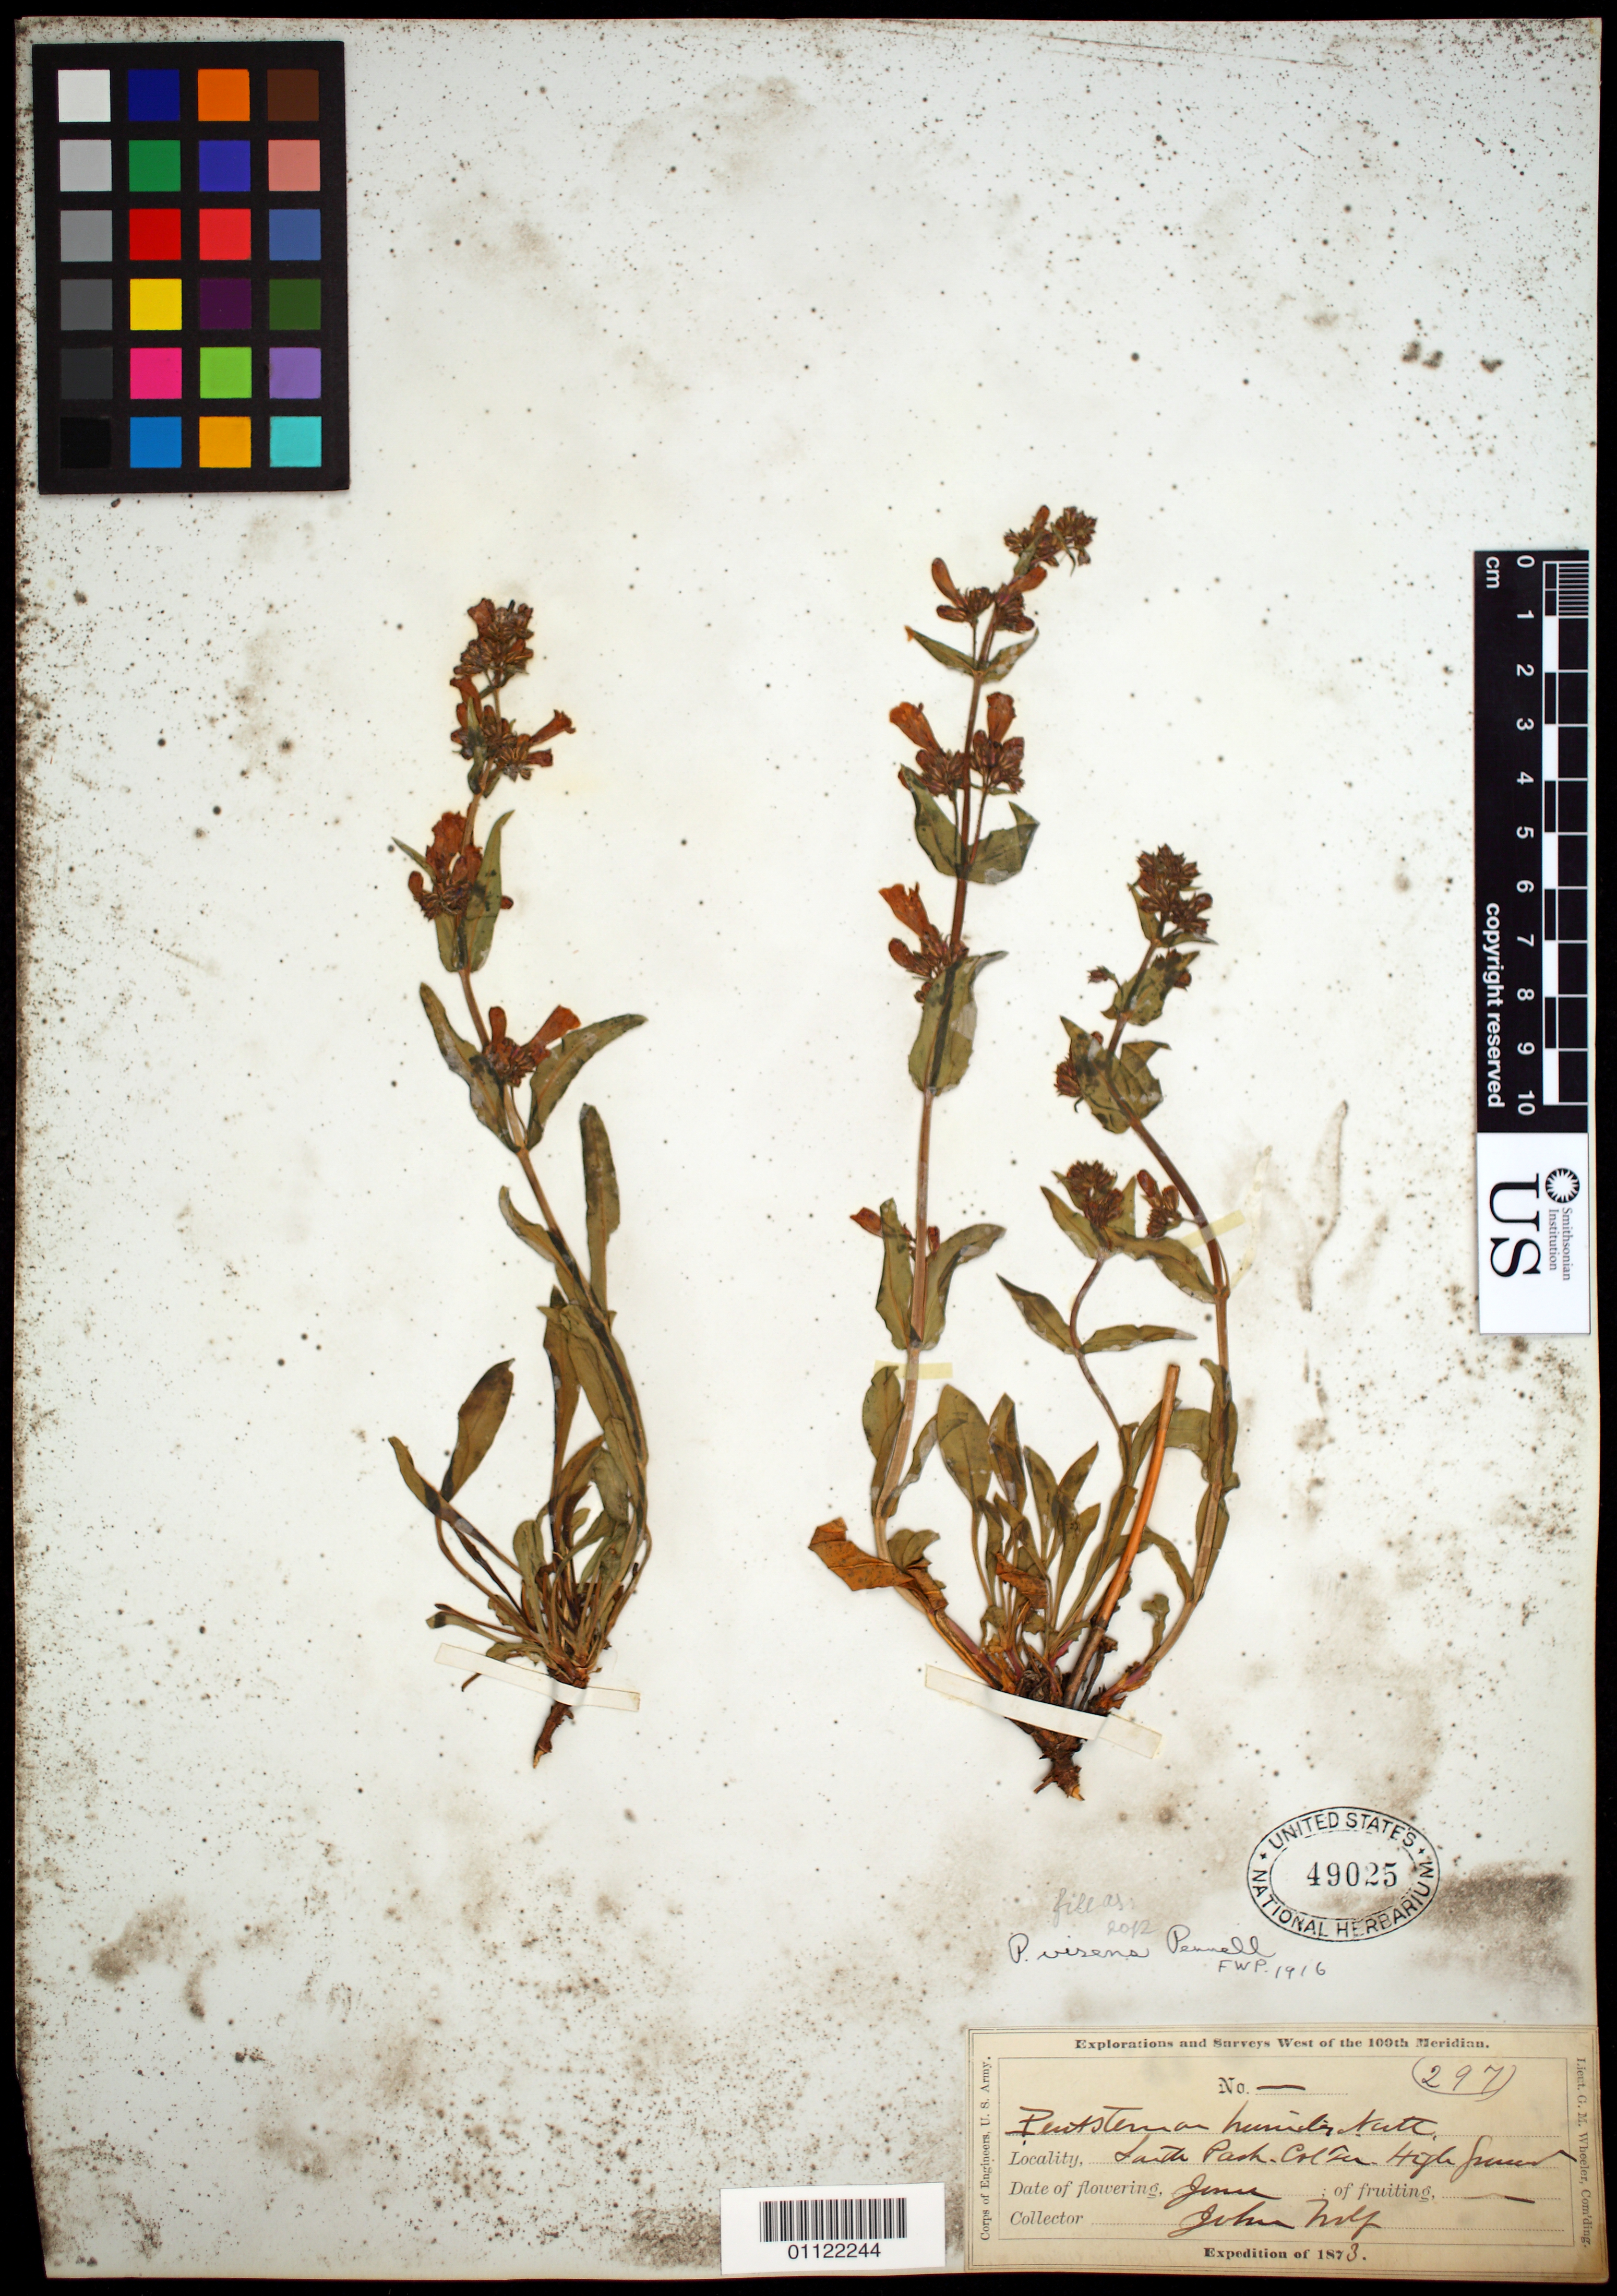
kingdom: Plantae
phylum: Tracheophyta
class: Magnoliopsida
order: Lamiales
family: Plantaginaceae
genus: Penstemon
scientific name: Penstemon virens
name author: Pennell ex Rydb.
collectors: J. Wolf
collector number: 297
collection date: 1873-06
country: United States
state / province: Colorado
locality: South Park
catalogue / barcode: US 49025